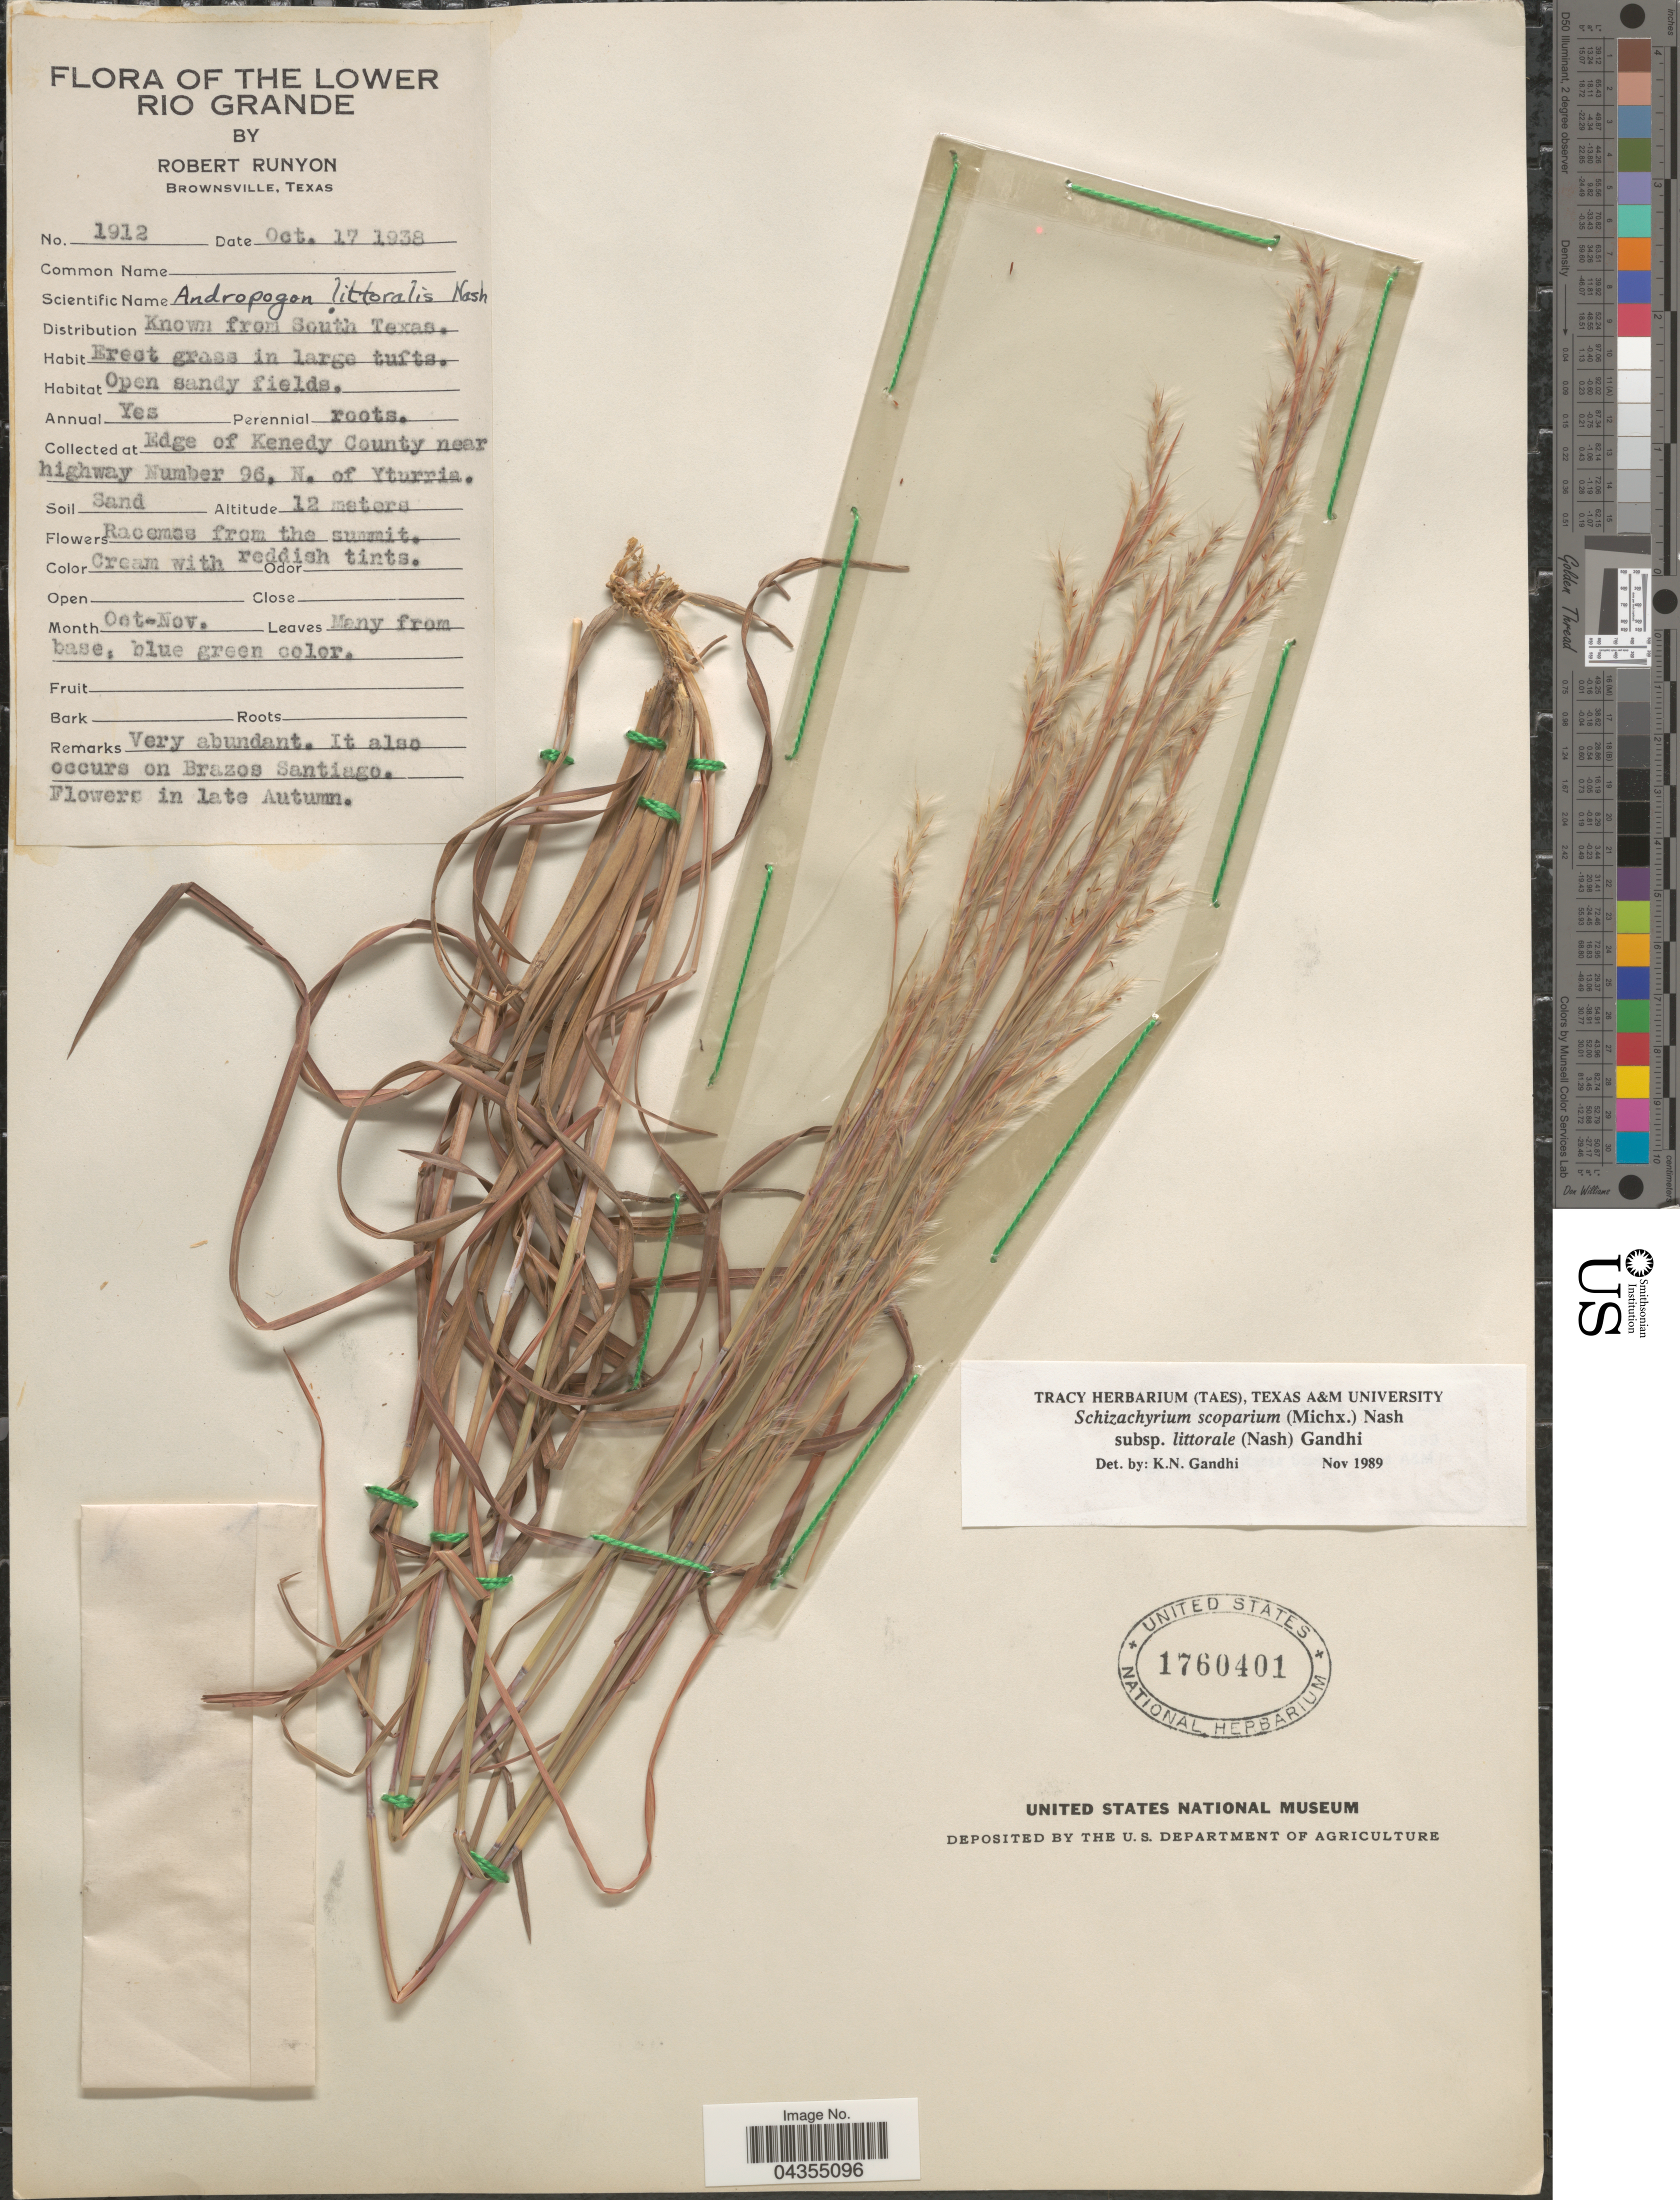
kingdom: Plantae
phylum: Tracheophyta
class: Liliopsida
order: Poales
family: Poaceae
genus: Schizachyrium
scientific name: Schizachyrium scoparium var. littorale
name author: (Nash) Gould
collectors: R. Runyon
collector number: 1912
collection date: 1938-10-17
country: United States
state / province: Texas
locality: The Lower Rio Grande. South Texas. Edge of Kenedy County near highway Number 96, N. of Yturria.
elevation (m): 12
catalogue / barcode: US 1760401